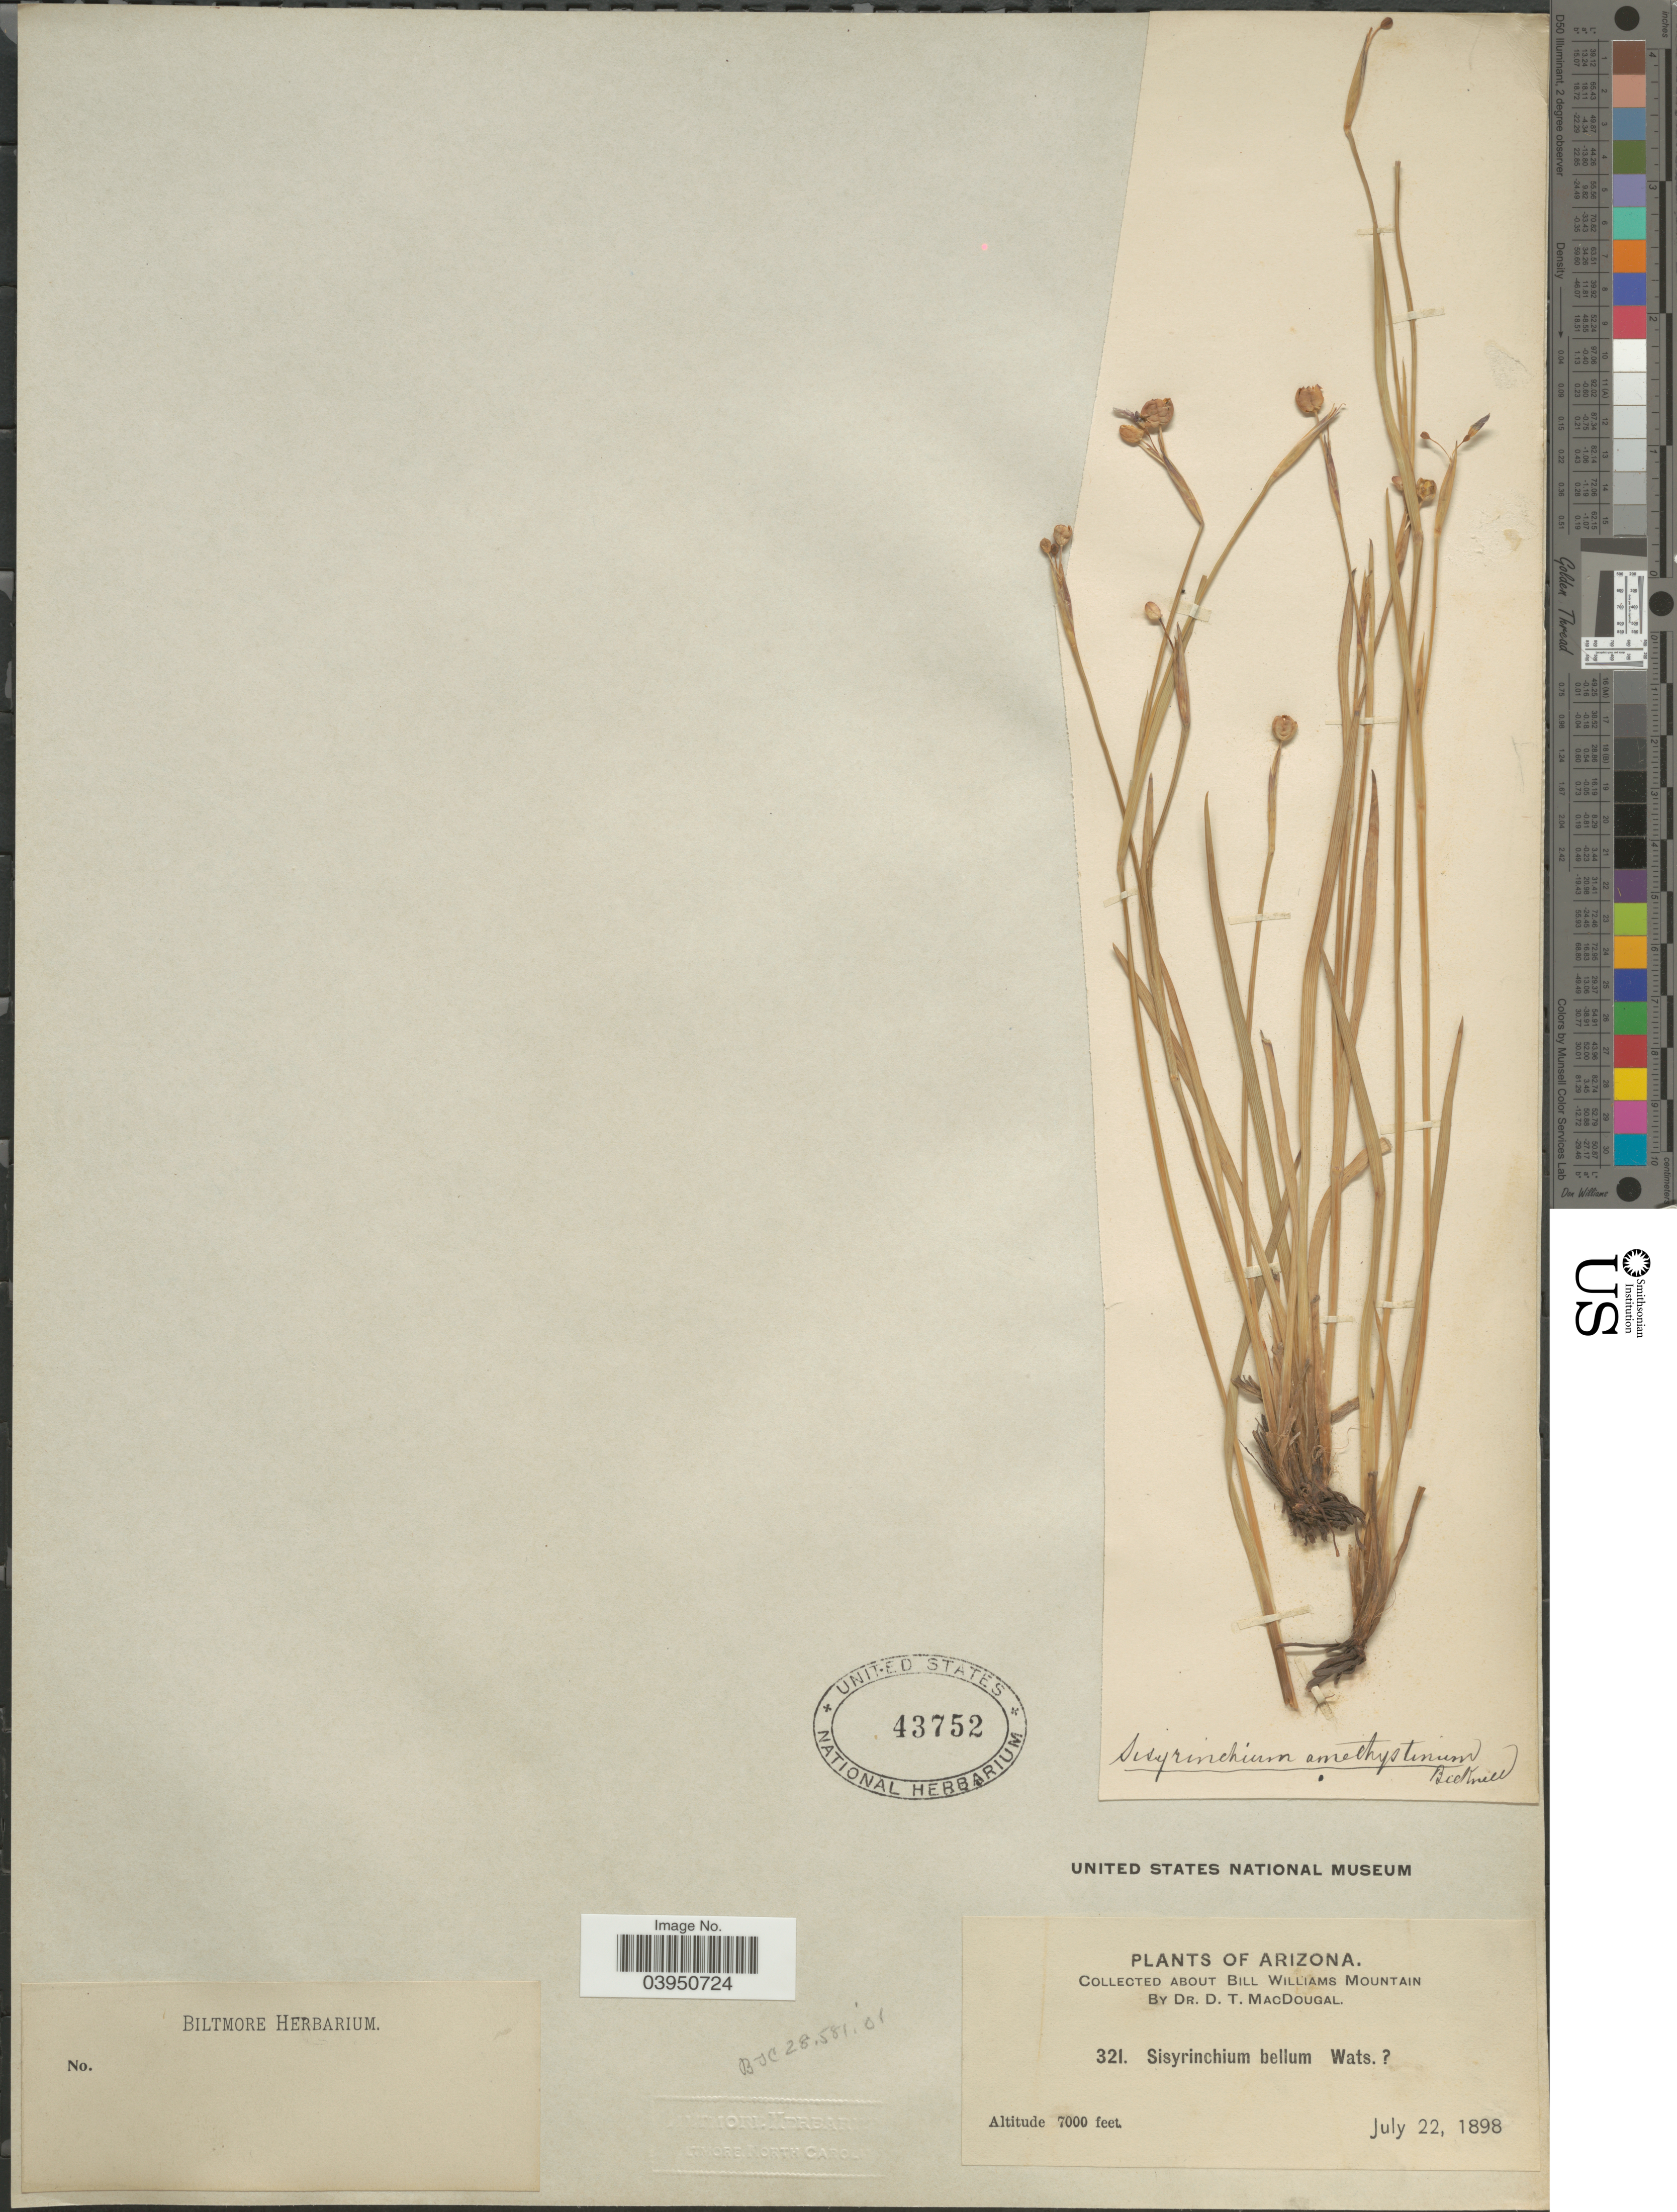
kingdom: Plantae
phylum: Tracheophyta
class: Liliopsida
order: Asparagales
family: Iridaceae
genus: Sisyrinchium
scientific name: Sisyrinchium bellum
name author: S. Watson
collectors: D. T. MacDougal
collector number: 321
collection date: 1898-07-22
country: United States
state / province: Arizona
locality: About Bill Williams Mountain.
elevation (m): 2134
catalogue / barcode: US 43752